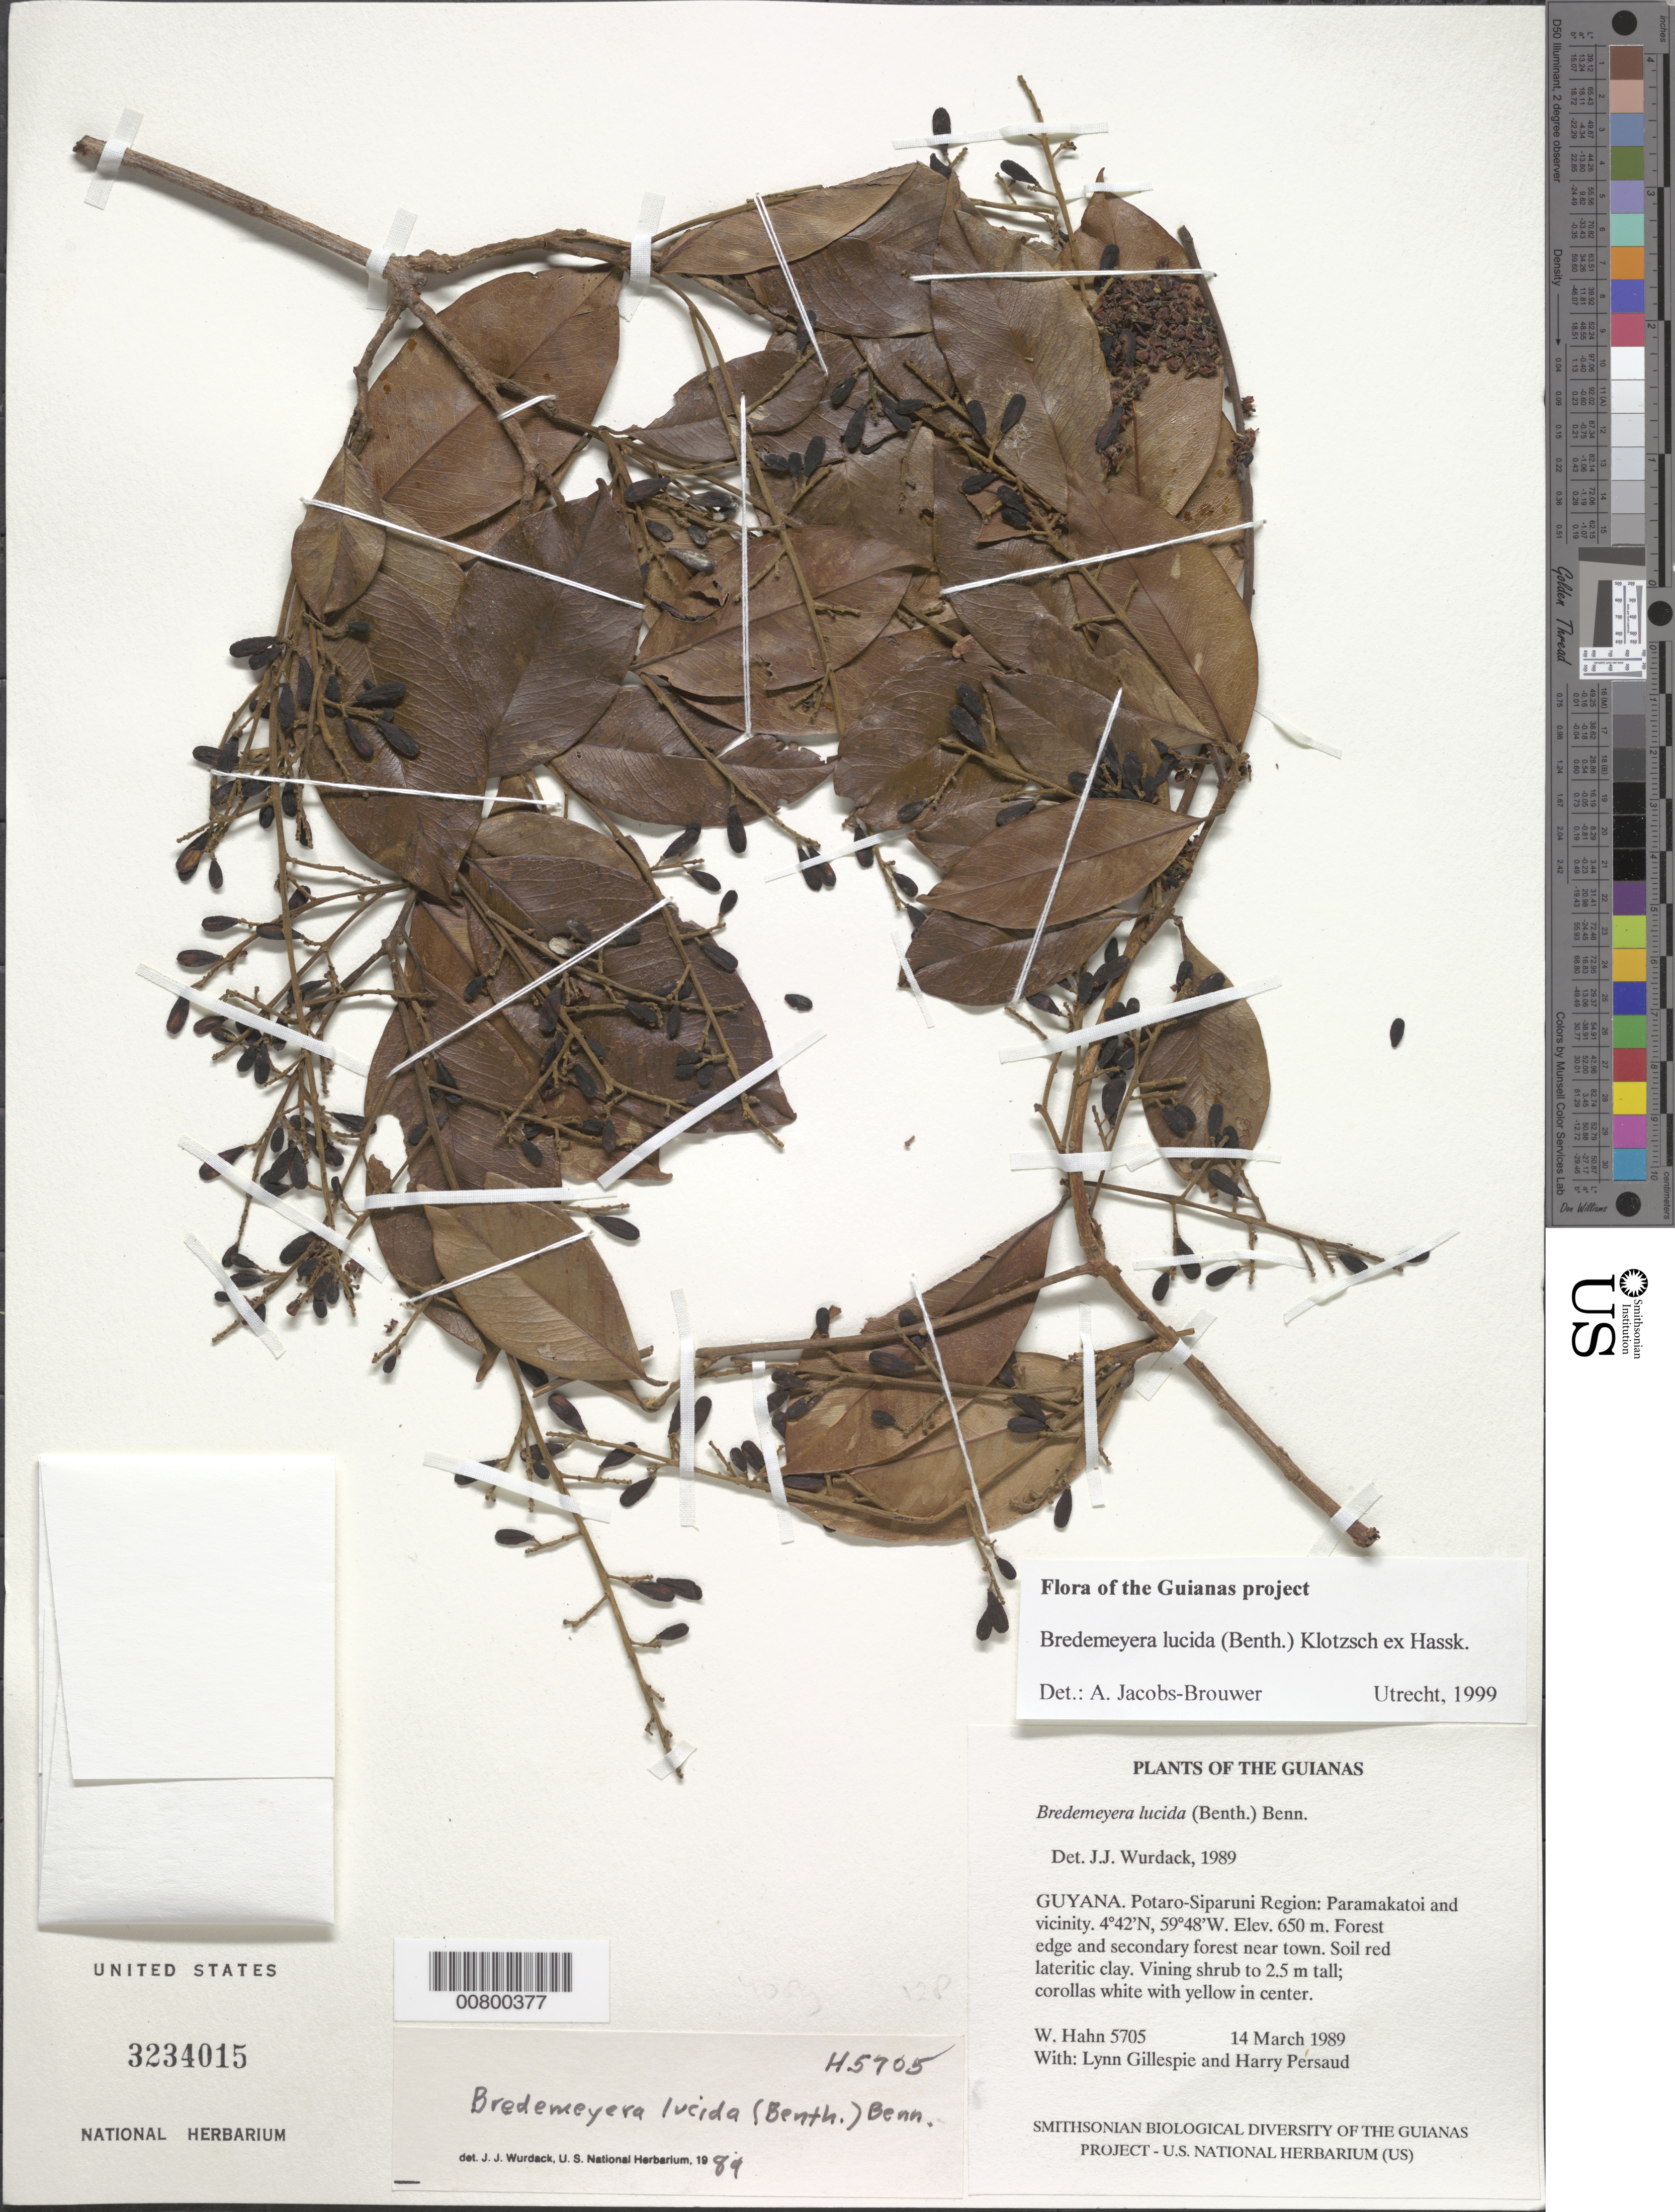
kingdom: Plantae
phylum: Tracheophyta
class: Magnoliopsida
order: Fabales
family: Polygalaceae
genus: Bredemeyera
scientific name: Bredemeyera lucida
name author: (Benth.) Klotzsch ex Hassk.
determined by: Jacobs-Brouwer, A.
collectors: W. Hahn, L. J. Gillespie & H. Persaud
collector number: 5705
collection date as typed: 14 March 1989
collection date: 1989-03-14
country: Guyana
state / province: Potaro-Siparuni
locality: Paramakatoi and vicinity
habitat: Forest edge and secondary forest near town. Soil red lateritic clay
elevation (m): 650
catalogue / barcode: US 3234015